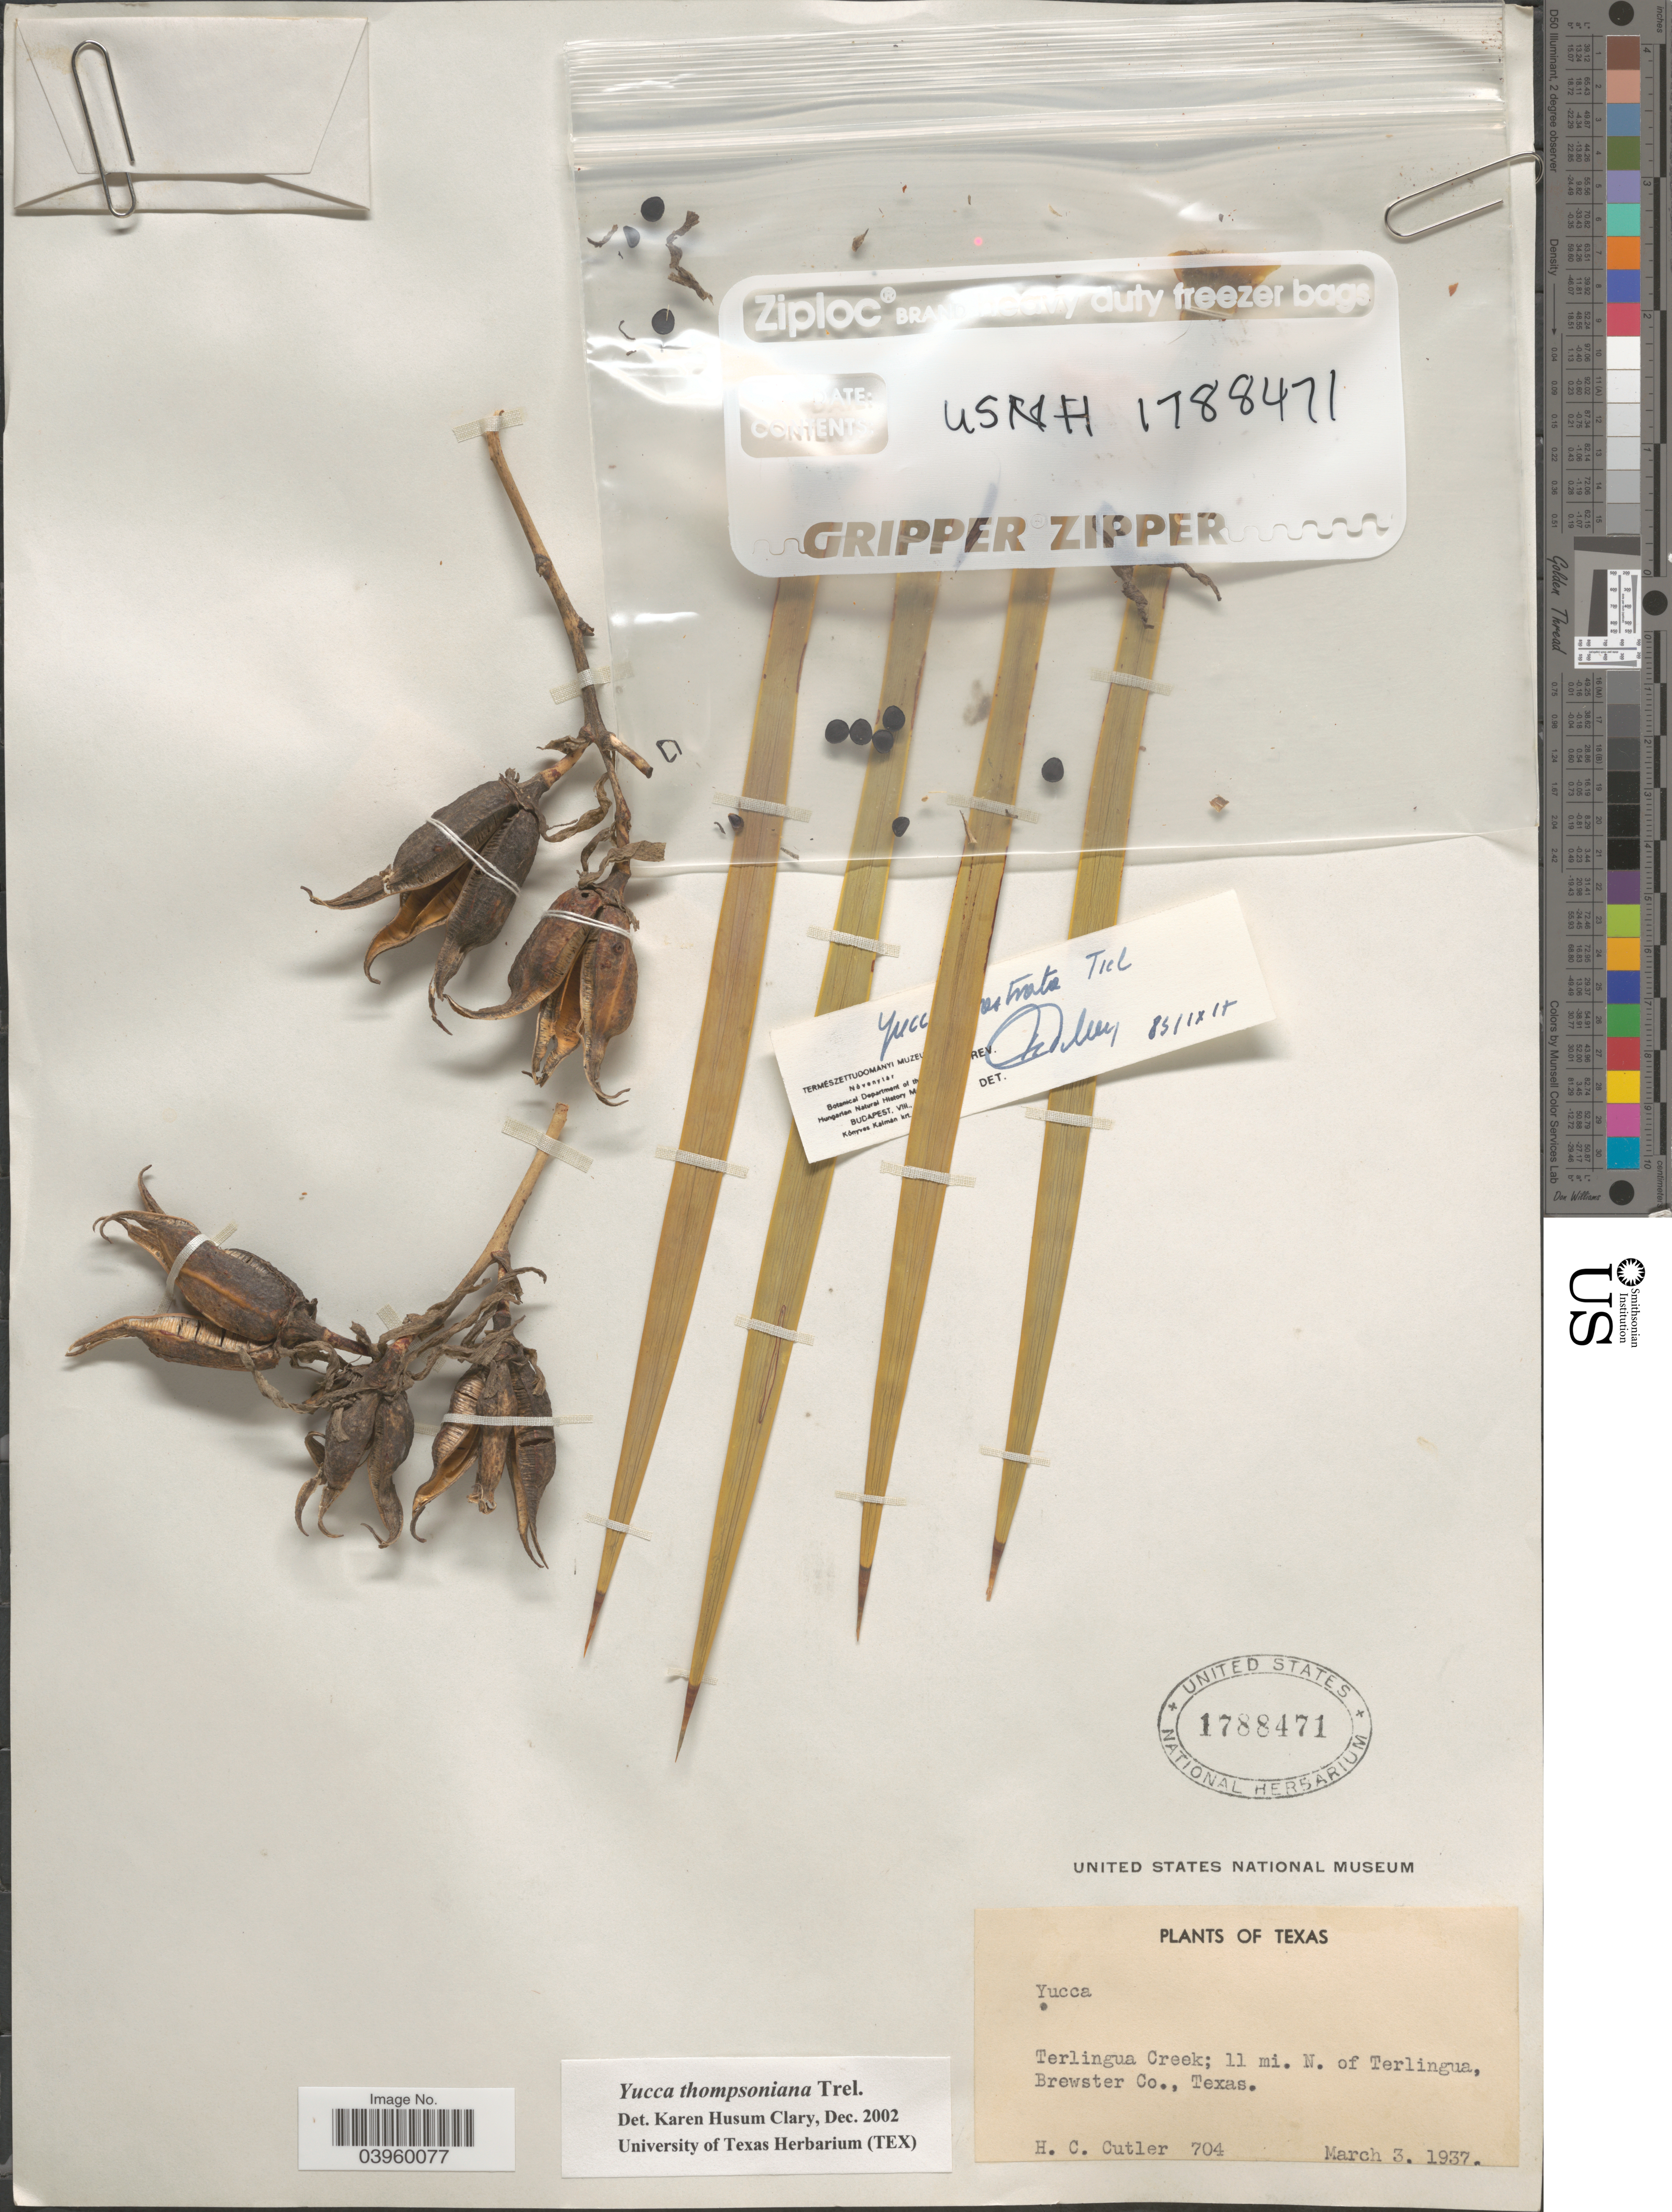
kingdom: Plantae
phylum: Tracheophyta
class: Liliopsida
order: Asparagales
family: Asparagaceae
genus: Yucca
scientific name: Yucca thompsoniana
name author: Trel.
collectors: H. C. Cutler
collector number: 704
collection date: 1937-03-03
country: United States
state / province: Texas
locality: Terlingua Creek; 11 mi. N. of Terlingua, Brewster Co.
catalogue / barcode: US 1788471